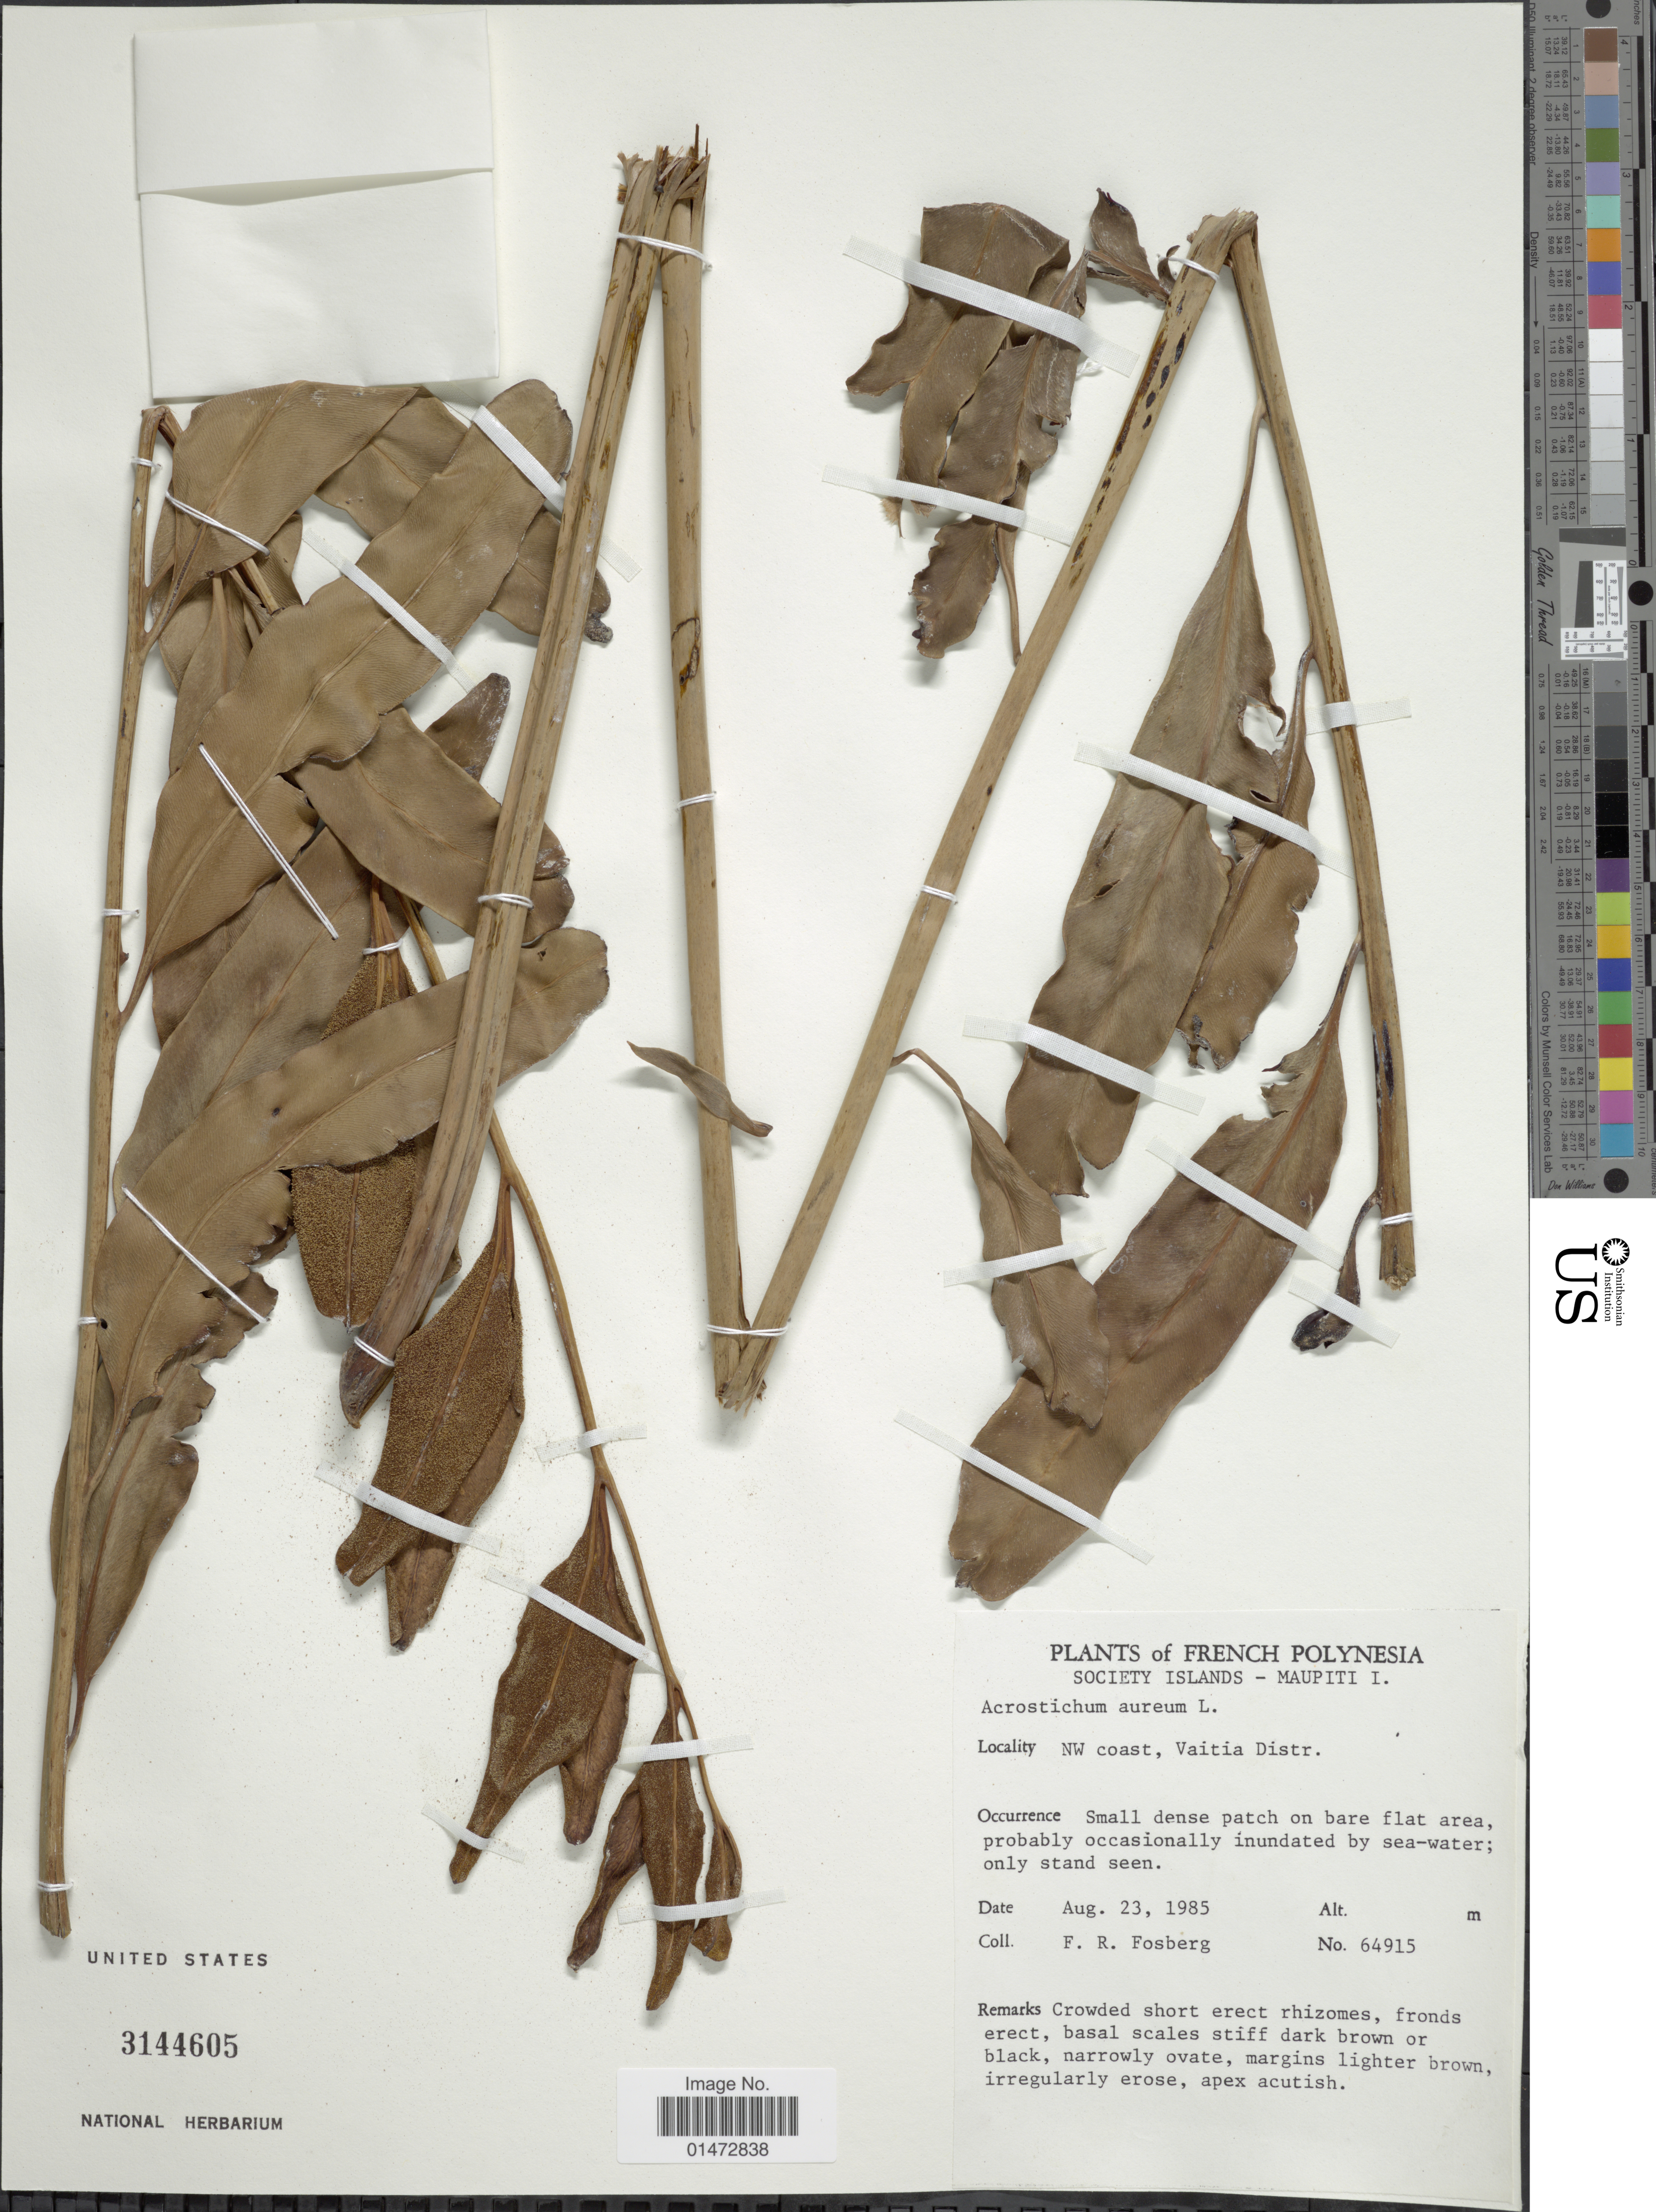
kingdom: Plantae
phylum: Tracheophyta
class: Polypodiopsida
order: Polypodiales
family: Pteridaceae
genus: Acrostichum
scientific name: Acrostichum aureum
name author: L.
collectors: F. R. Fosberg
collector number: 64915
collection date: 1985-08-23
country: French Polynesia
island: Maupiti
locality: Society Islands - Maupiti I. NW coast, Vaitia Distr.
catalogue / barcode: US 3144605